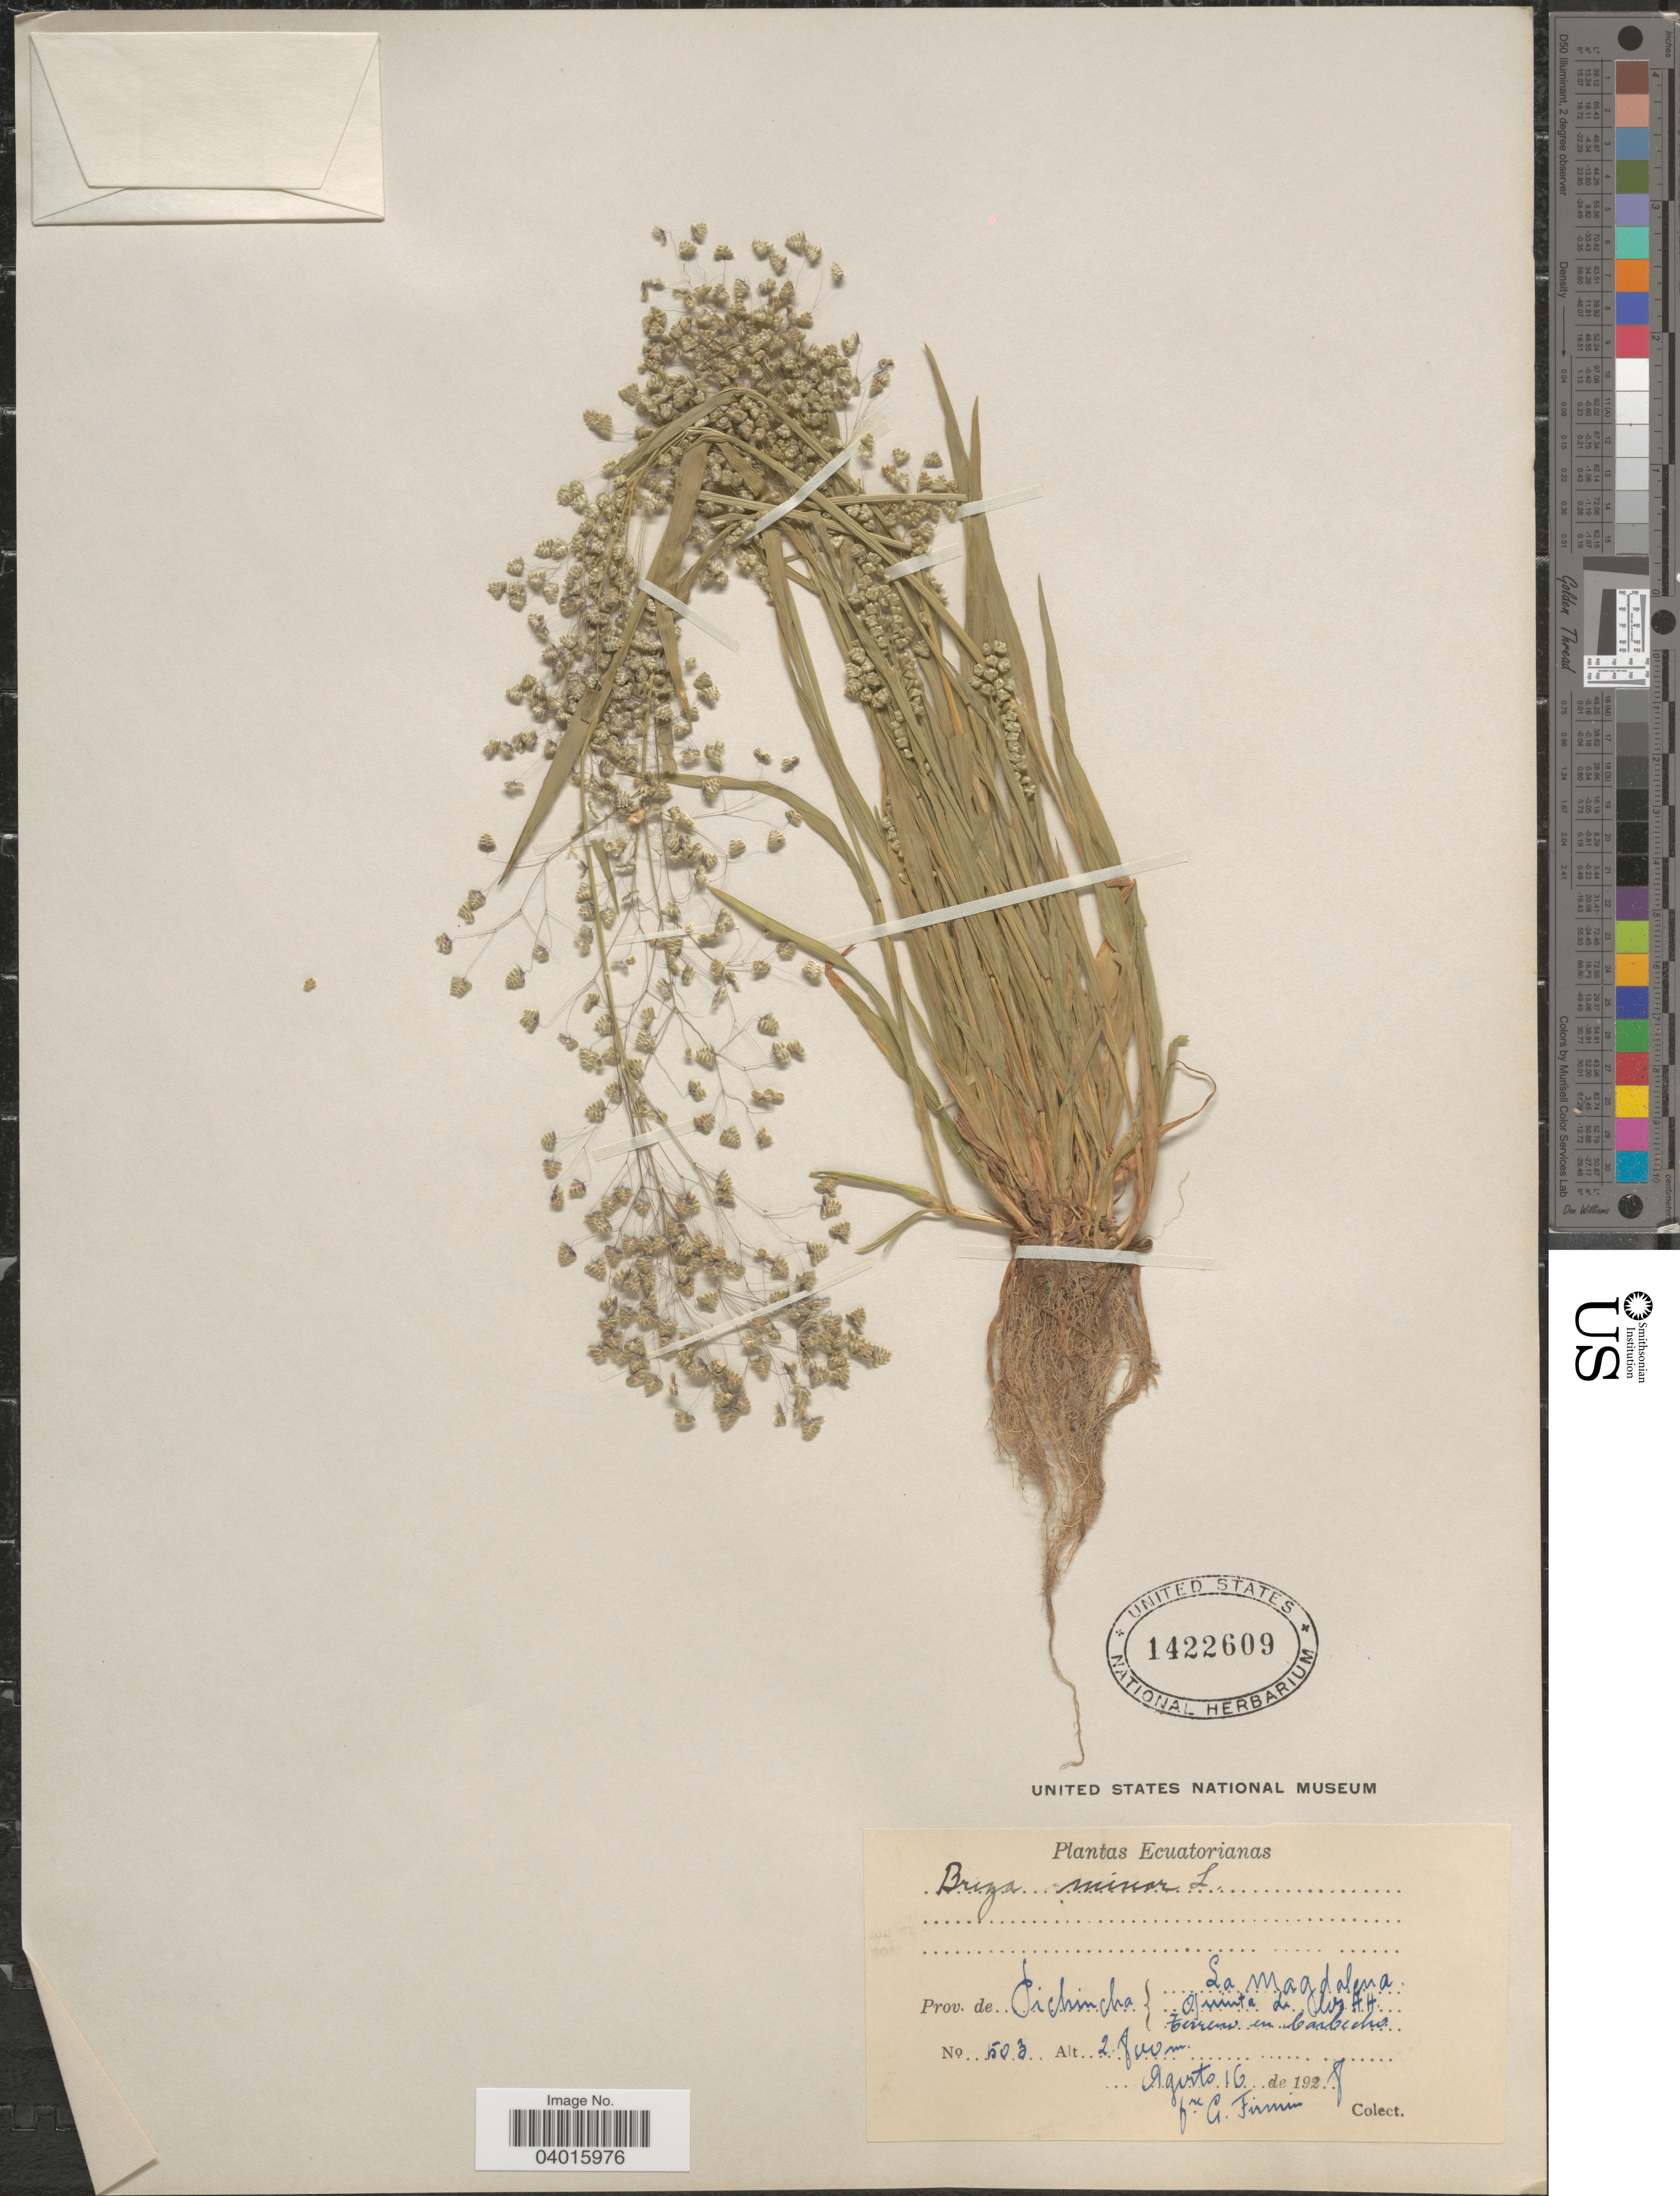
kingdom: Plantae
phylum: Tracheophyta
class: Liliopsida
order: Poales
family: Poaceae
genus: Briza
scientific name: Briza minor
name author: L.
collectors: F. Firmin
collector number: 503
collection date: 1928-08-16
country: Ecuador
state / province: Pichincha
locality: La Magdalena. Quinta de los H.H. Terreno en barbecho.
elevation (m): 2800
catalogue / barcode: US 1422609